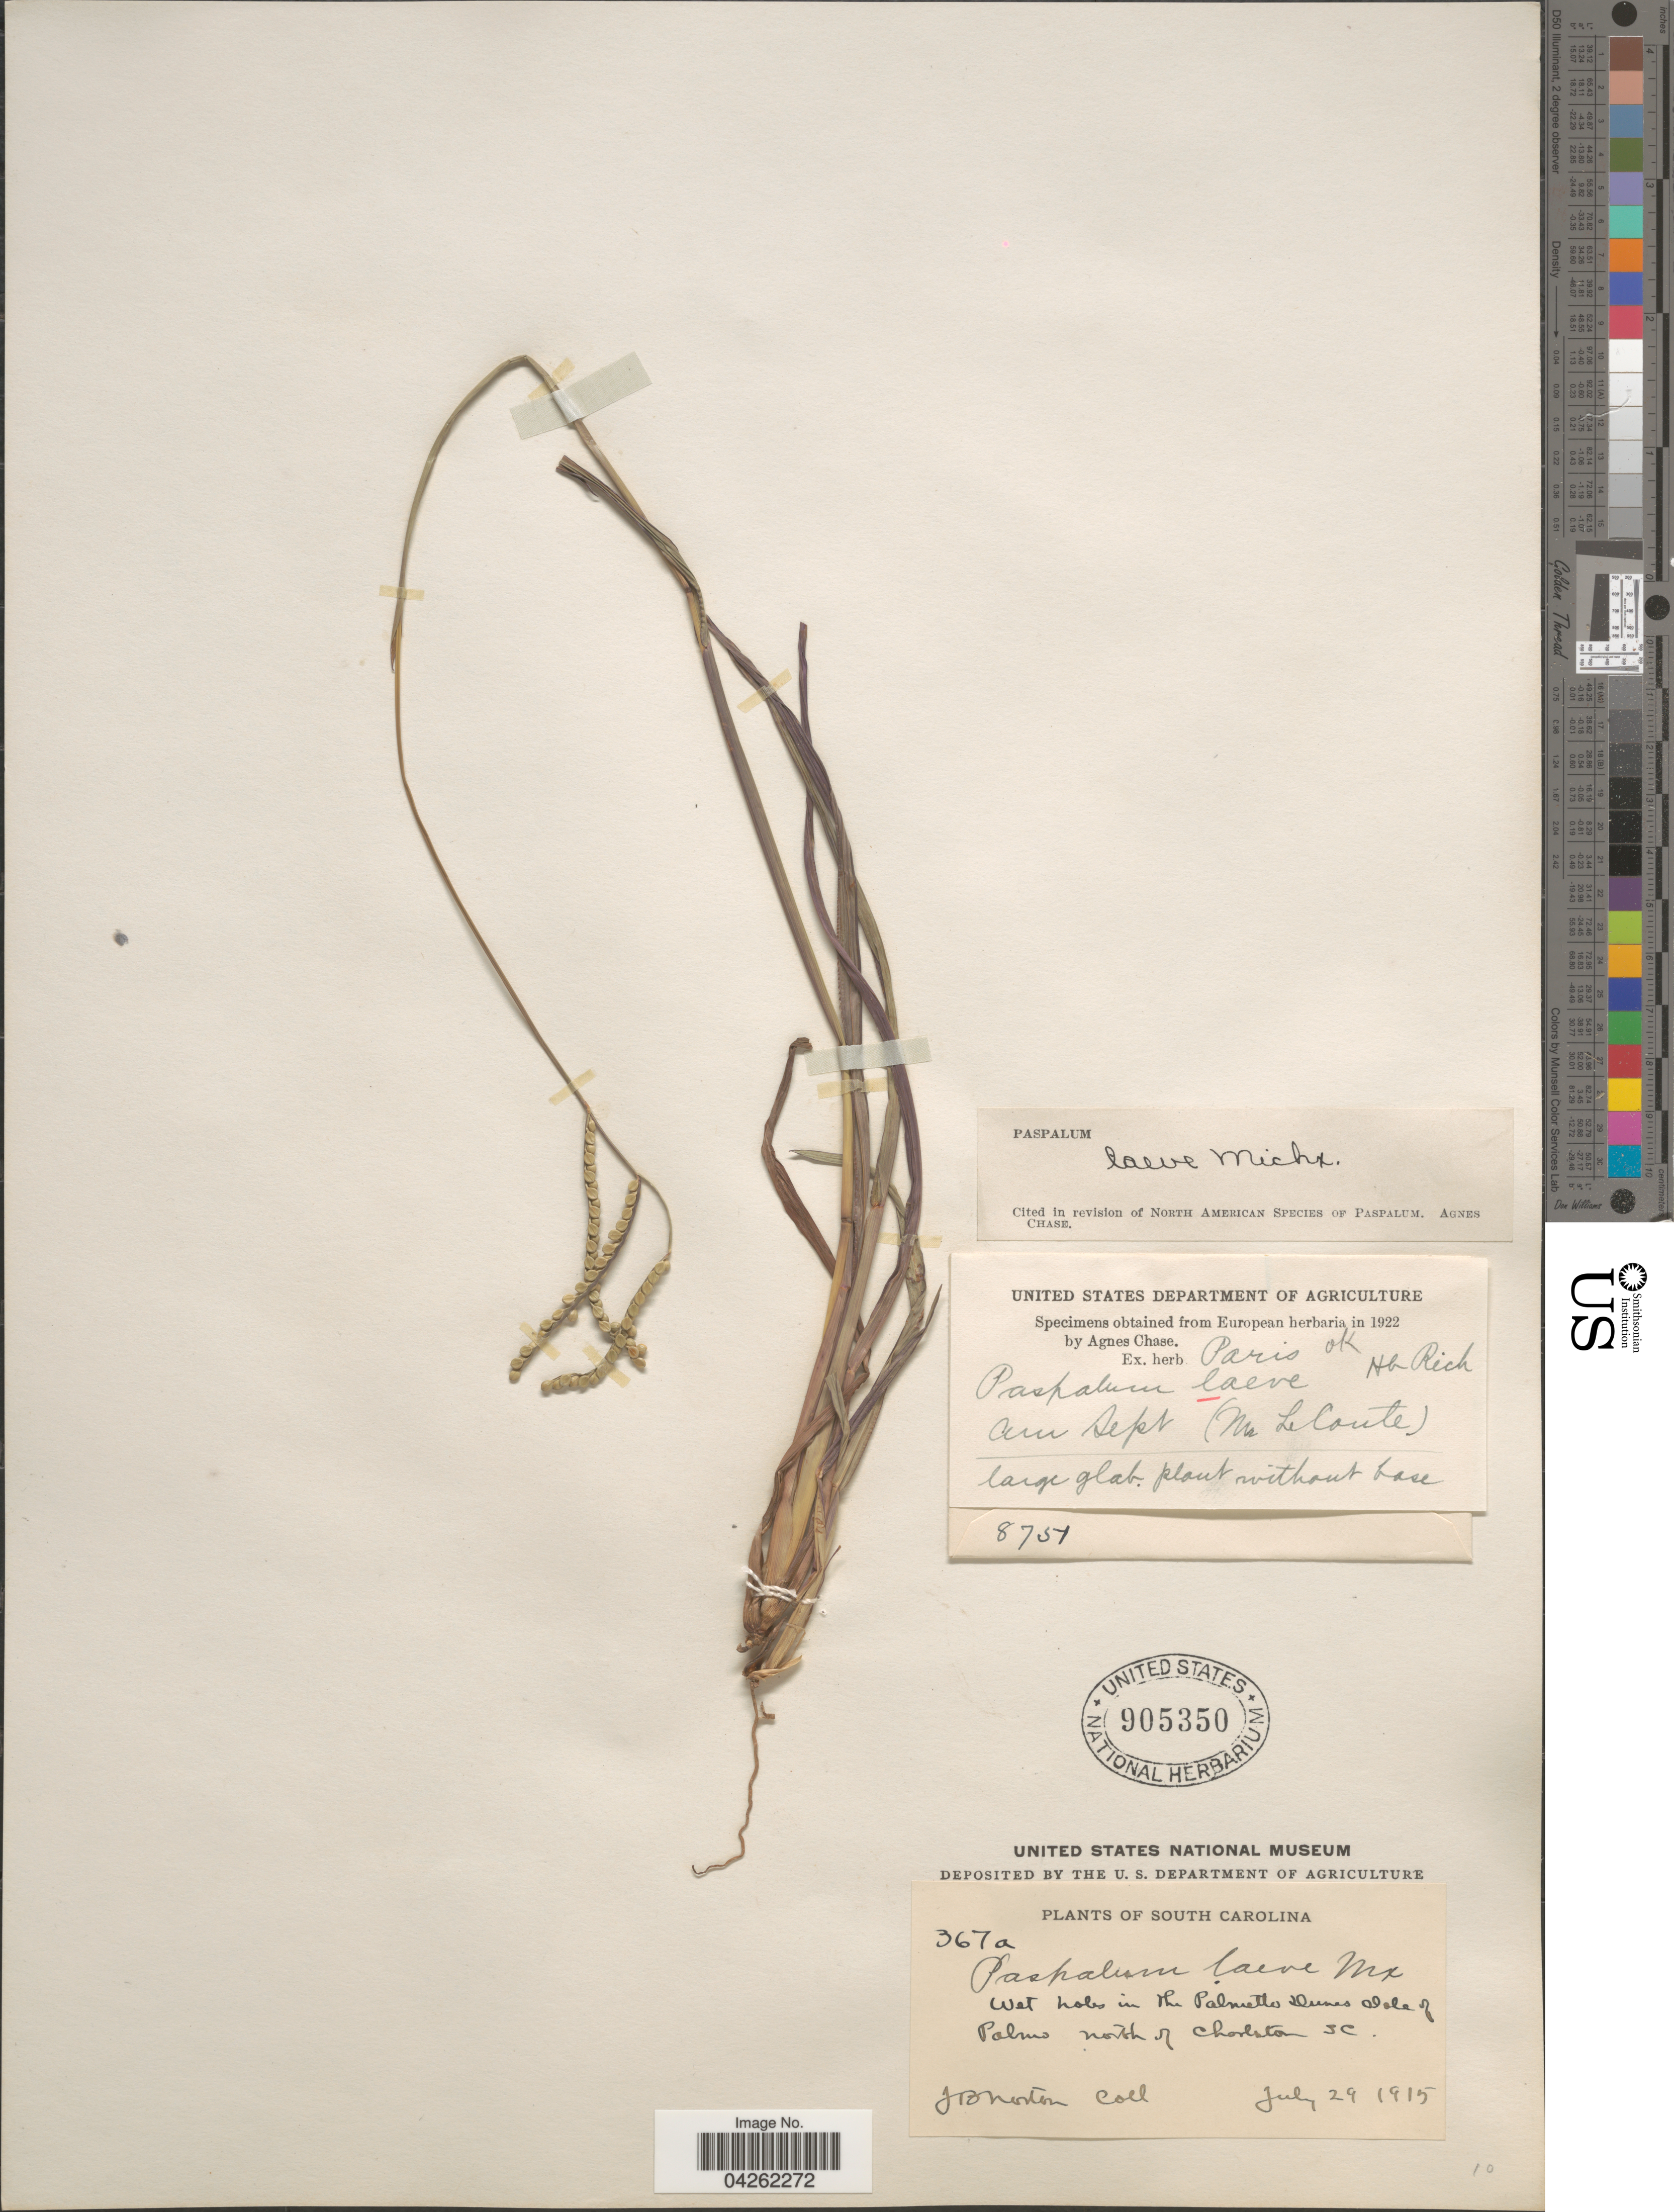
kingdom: Plantae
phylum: Tracheophyta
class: Liliopsida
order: Poales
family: Poaceae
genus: Paspalum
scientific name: Paspalum laeve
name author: Michx.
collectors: J. B. Norton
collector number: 367a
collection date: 1915-07-29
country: United States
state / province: South Carolina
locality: Wet holes in the Palmetto Dunes Isle of Palms. North of Charleston.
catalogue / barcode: US 905350-2